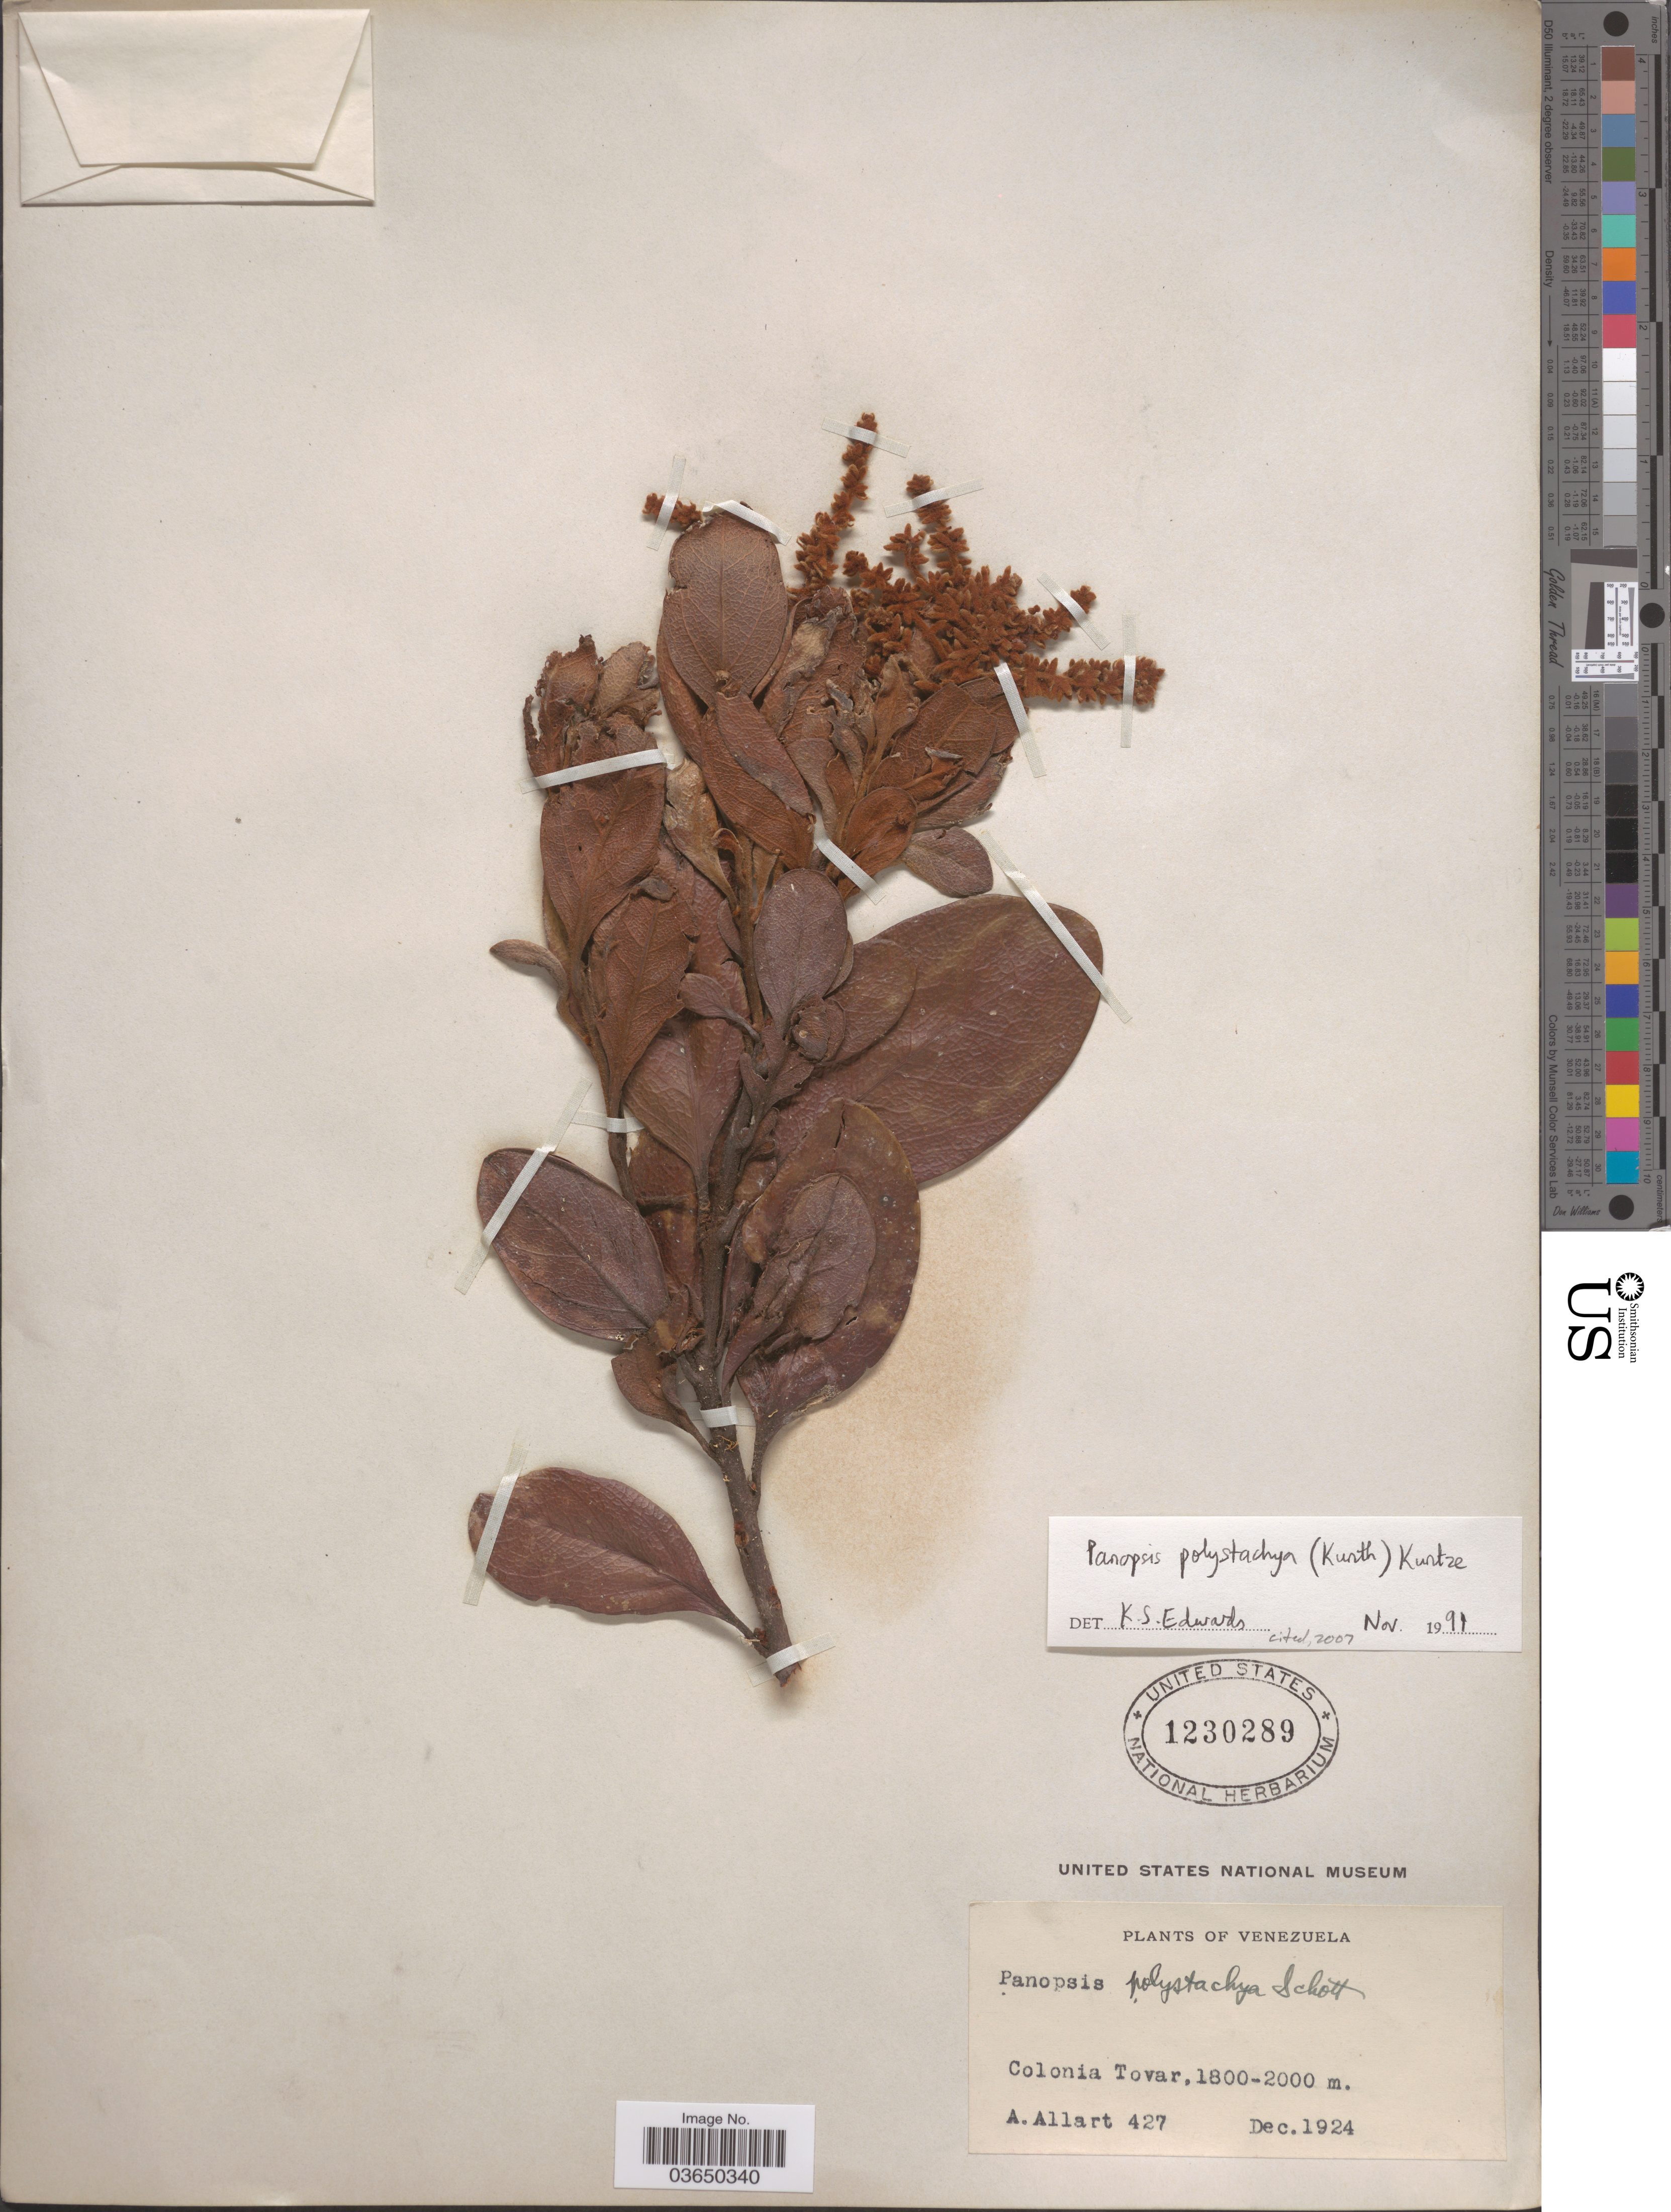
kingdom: Plantae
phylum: Tracheophyta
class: Magnoliopsida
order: Proteales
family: Proteaceae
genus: Panopsis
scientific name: Panopsis polystachya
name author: (Kunth) Kuntze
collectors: A. Allart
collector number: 427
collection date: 1924-12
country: Venezuela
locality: Colonia Tovar.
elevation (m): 1800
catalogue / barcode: US 1230289